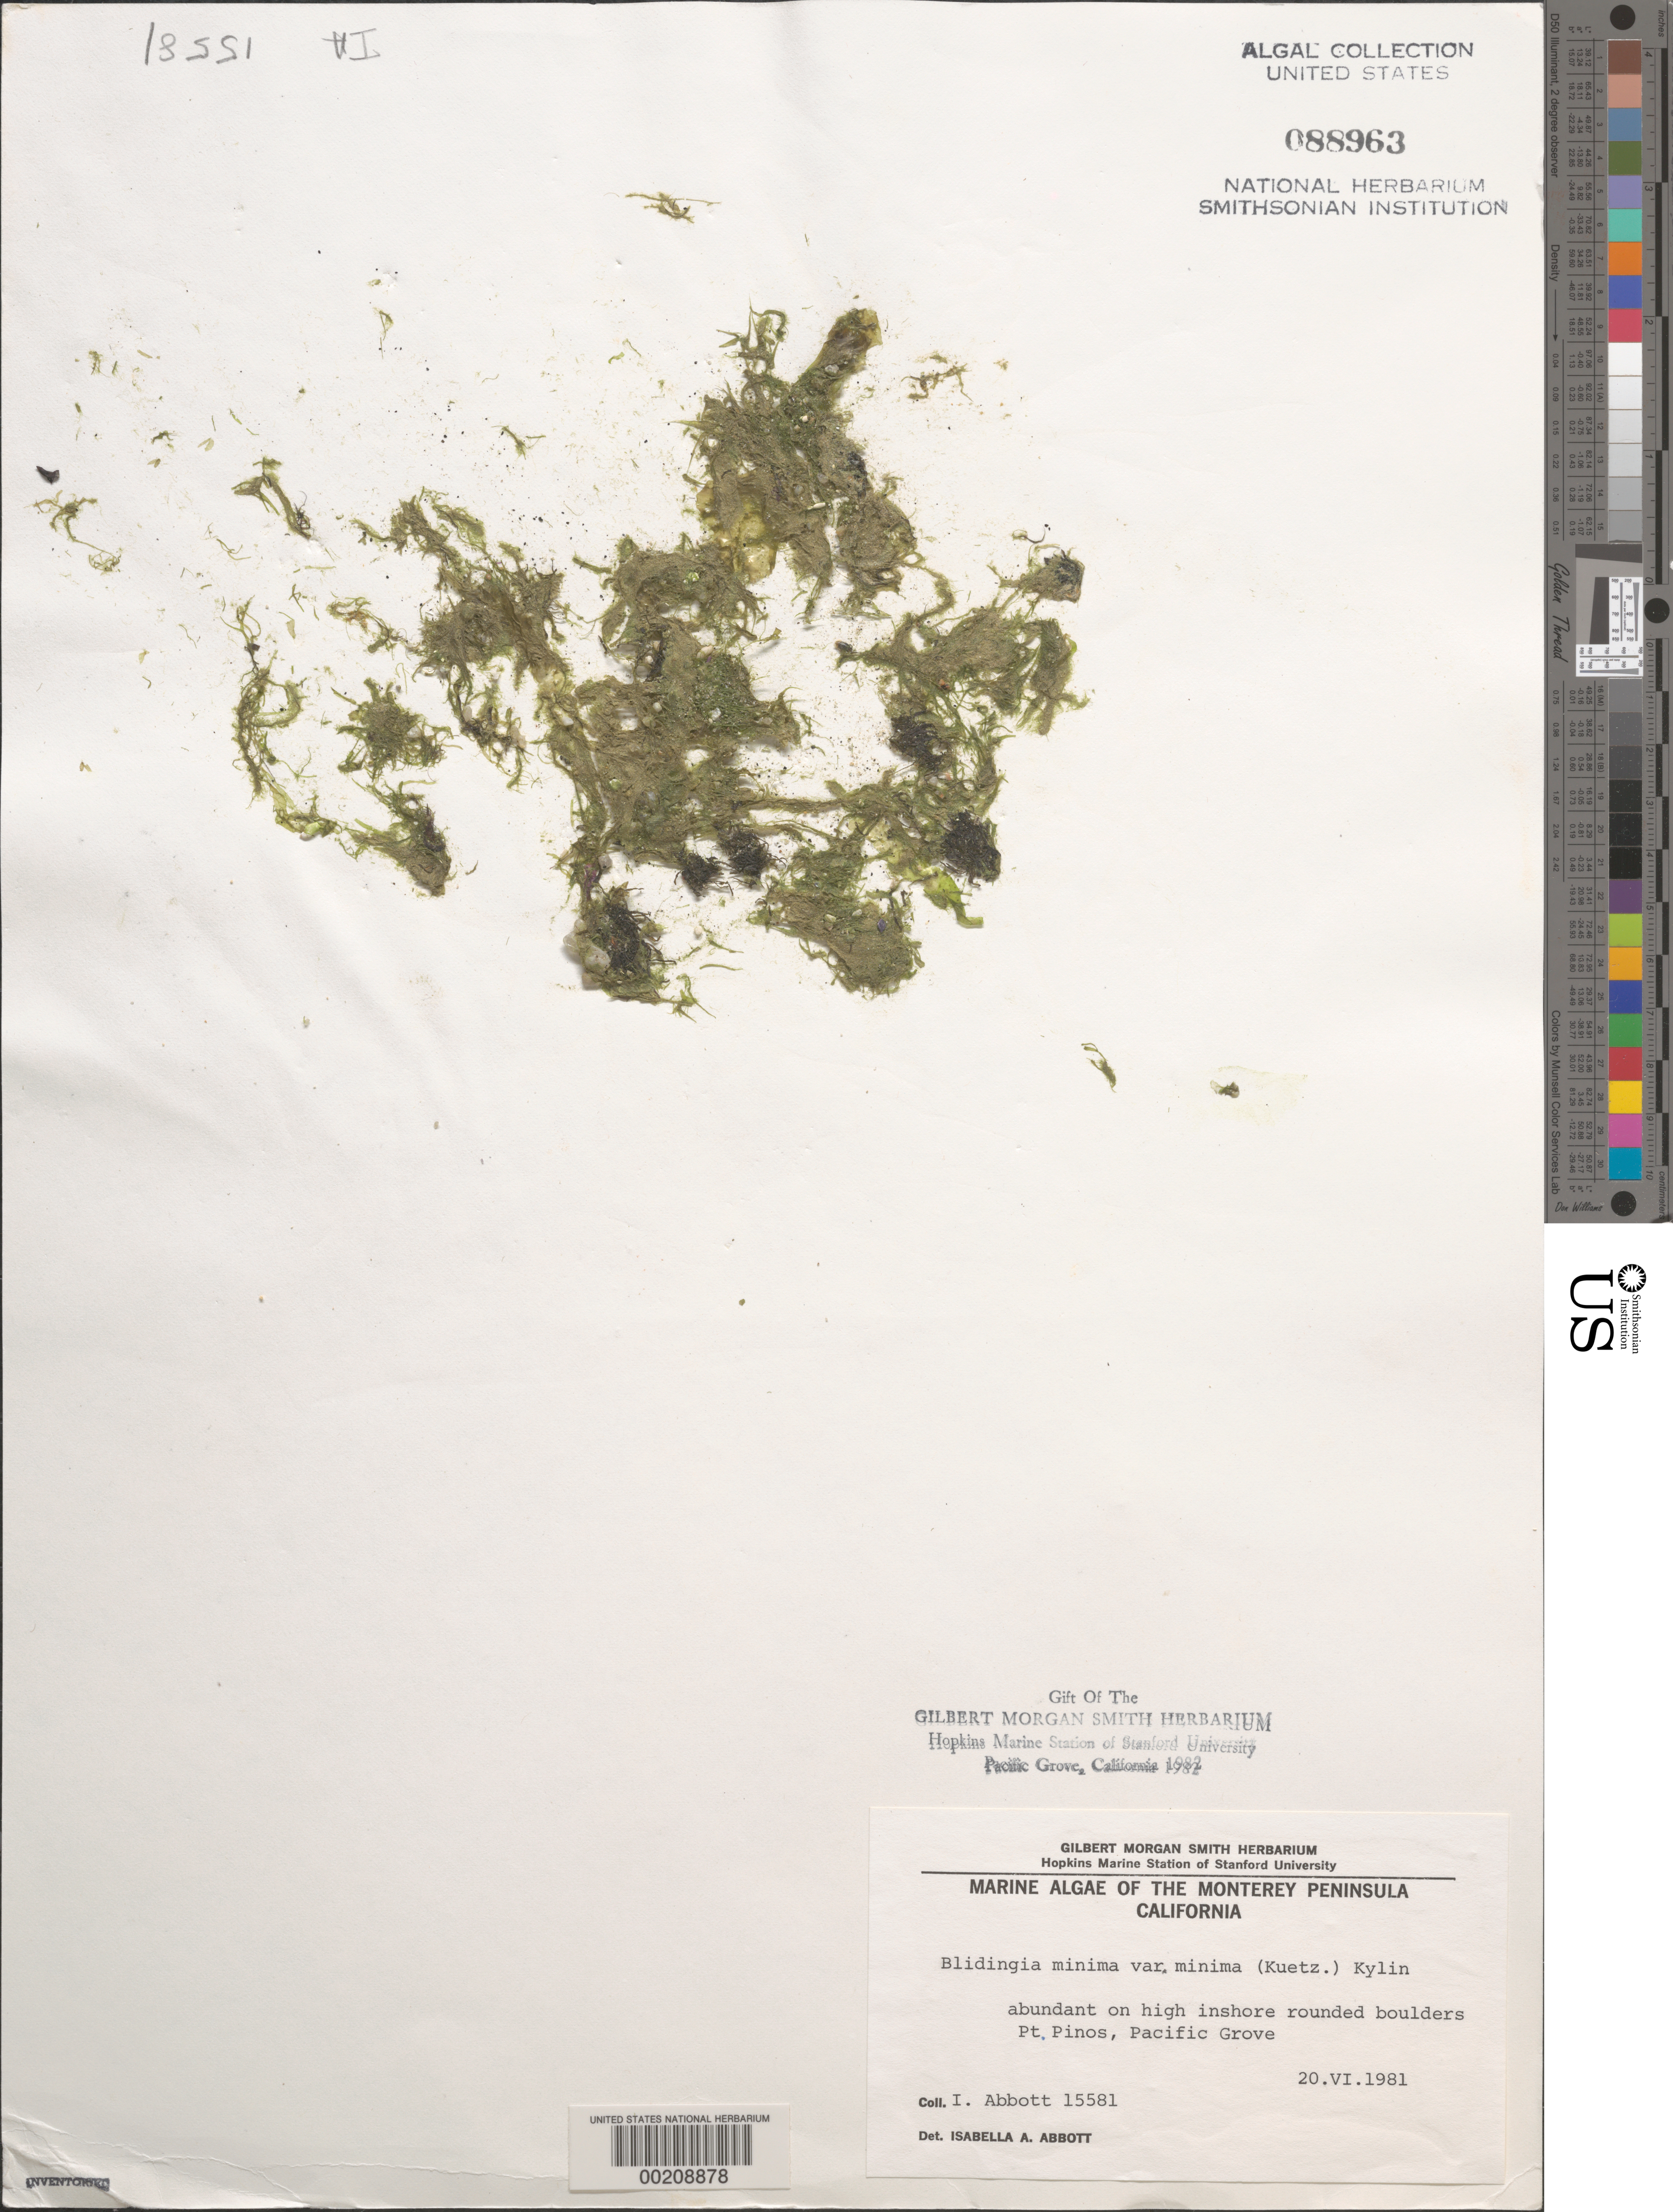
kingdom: Plantae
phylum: Chlorophyta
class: Ulvophyceae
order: Ulvales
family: Kornmanniaceae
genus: Blidingia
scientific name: Blidingia minima var. minima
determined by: Abbott, Isabella A.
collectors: I. A. Abbott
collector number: IAA 15581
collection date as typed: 20 Jun 1981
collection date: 1981-06-20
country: United States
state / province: California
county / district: Monterey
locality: Point Pinos, Pacific Grove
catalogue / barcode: US 88963